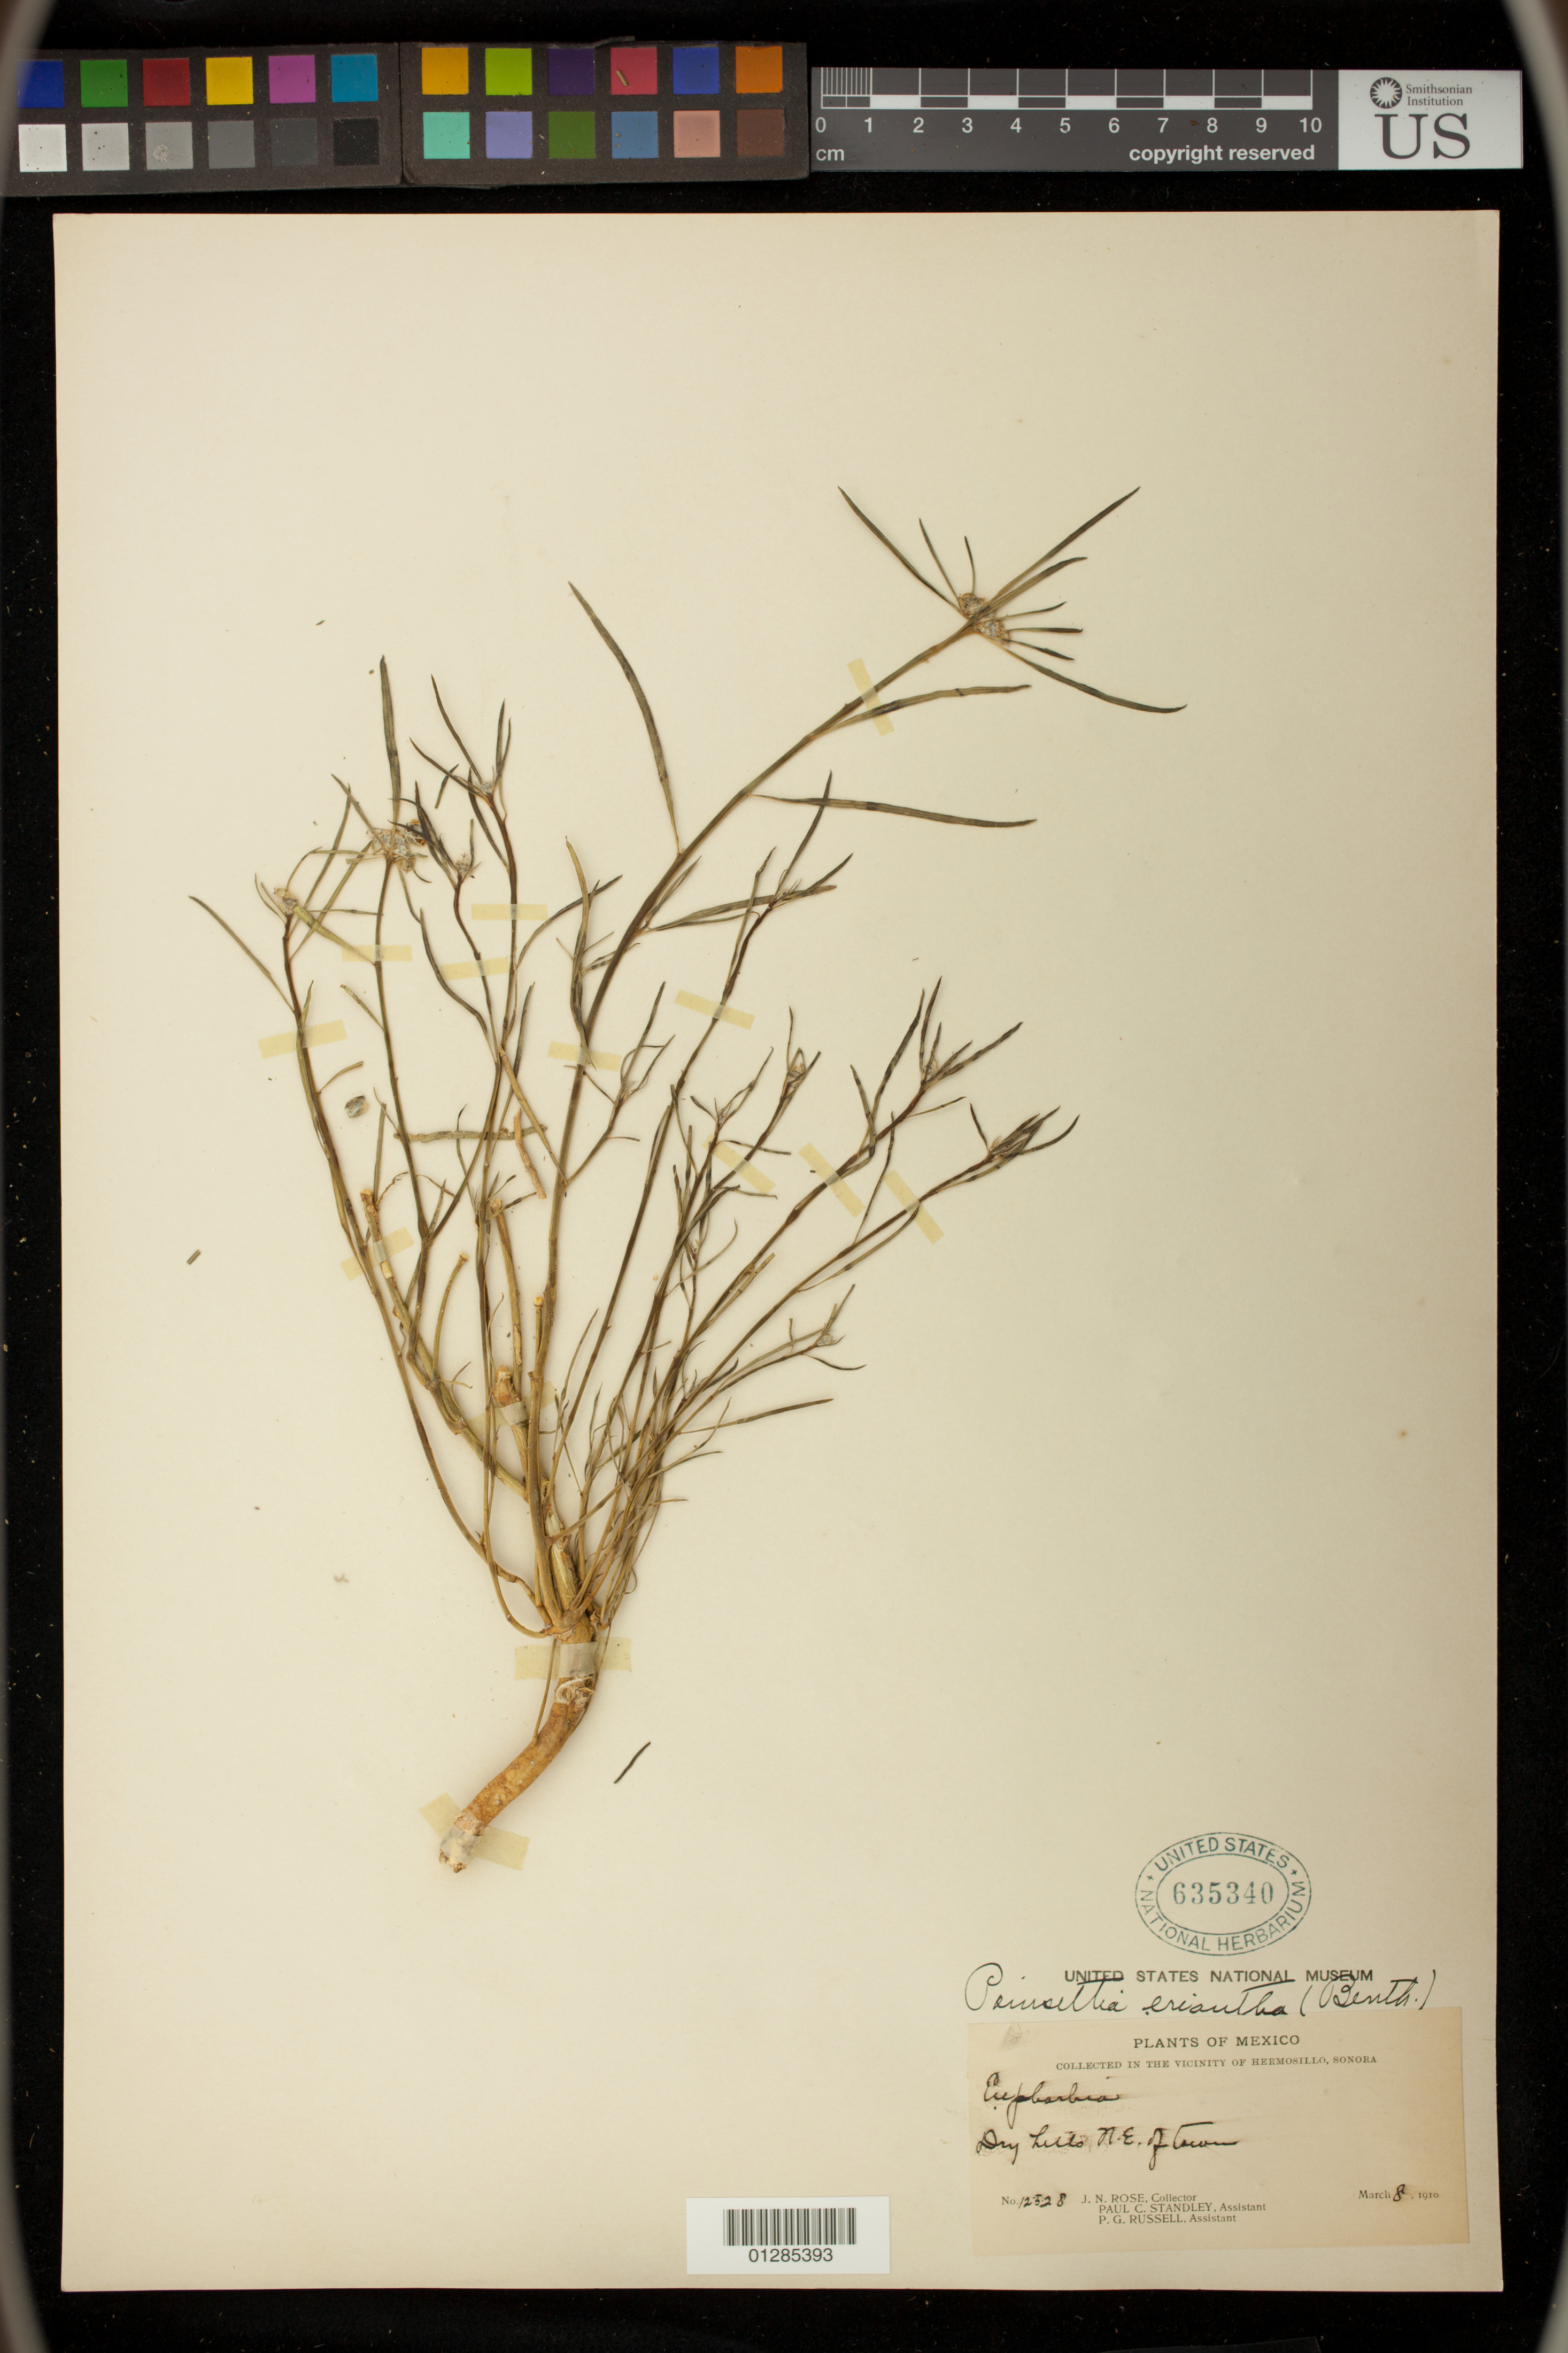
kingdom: Plantae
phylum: Tracheophyta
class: Magnoliopsida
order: Malpighiales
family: Euphorbiaceae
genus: Euphorbia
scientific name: Euphorbia eriantha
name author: Benth.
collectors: J. N. Rose, P. C. Standley & P. G. Russell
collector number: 12328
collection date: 1910-03-08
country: Mexico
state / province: Sonora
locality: Hermosillo, dry hills NE of Taco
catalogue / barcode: US 635340